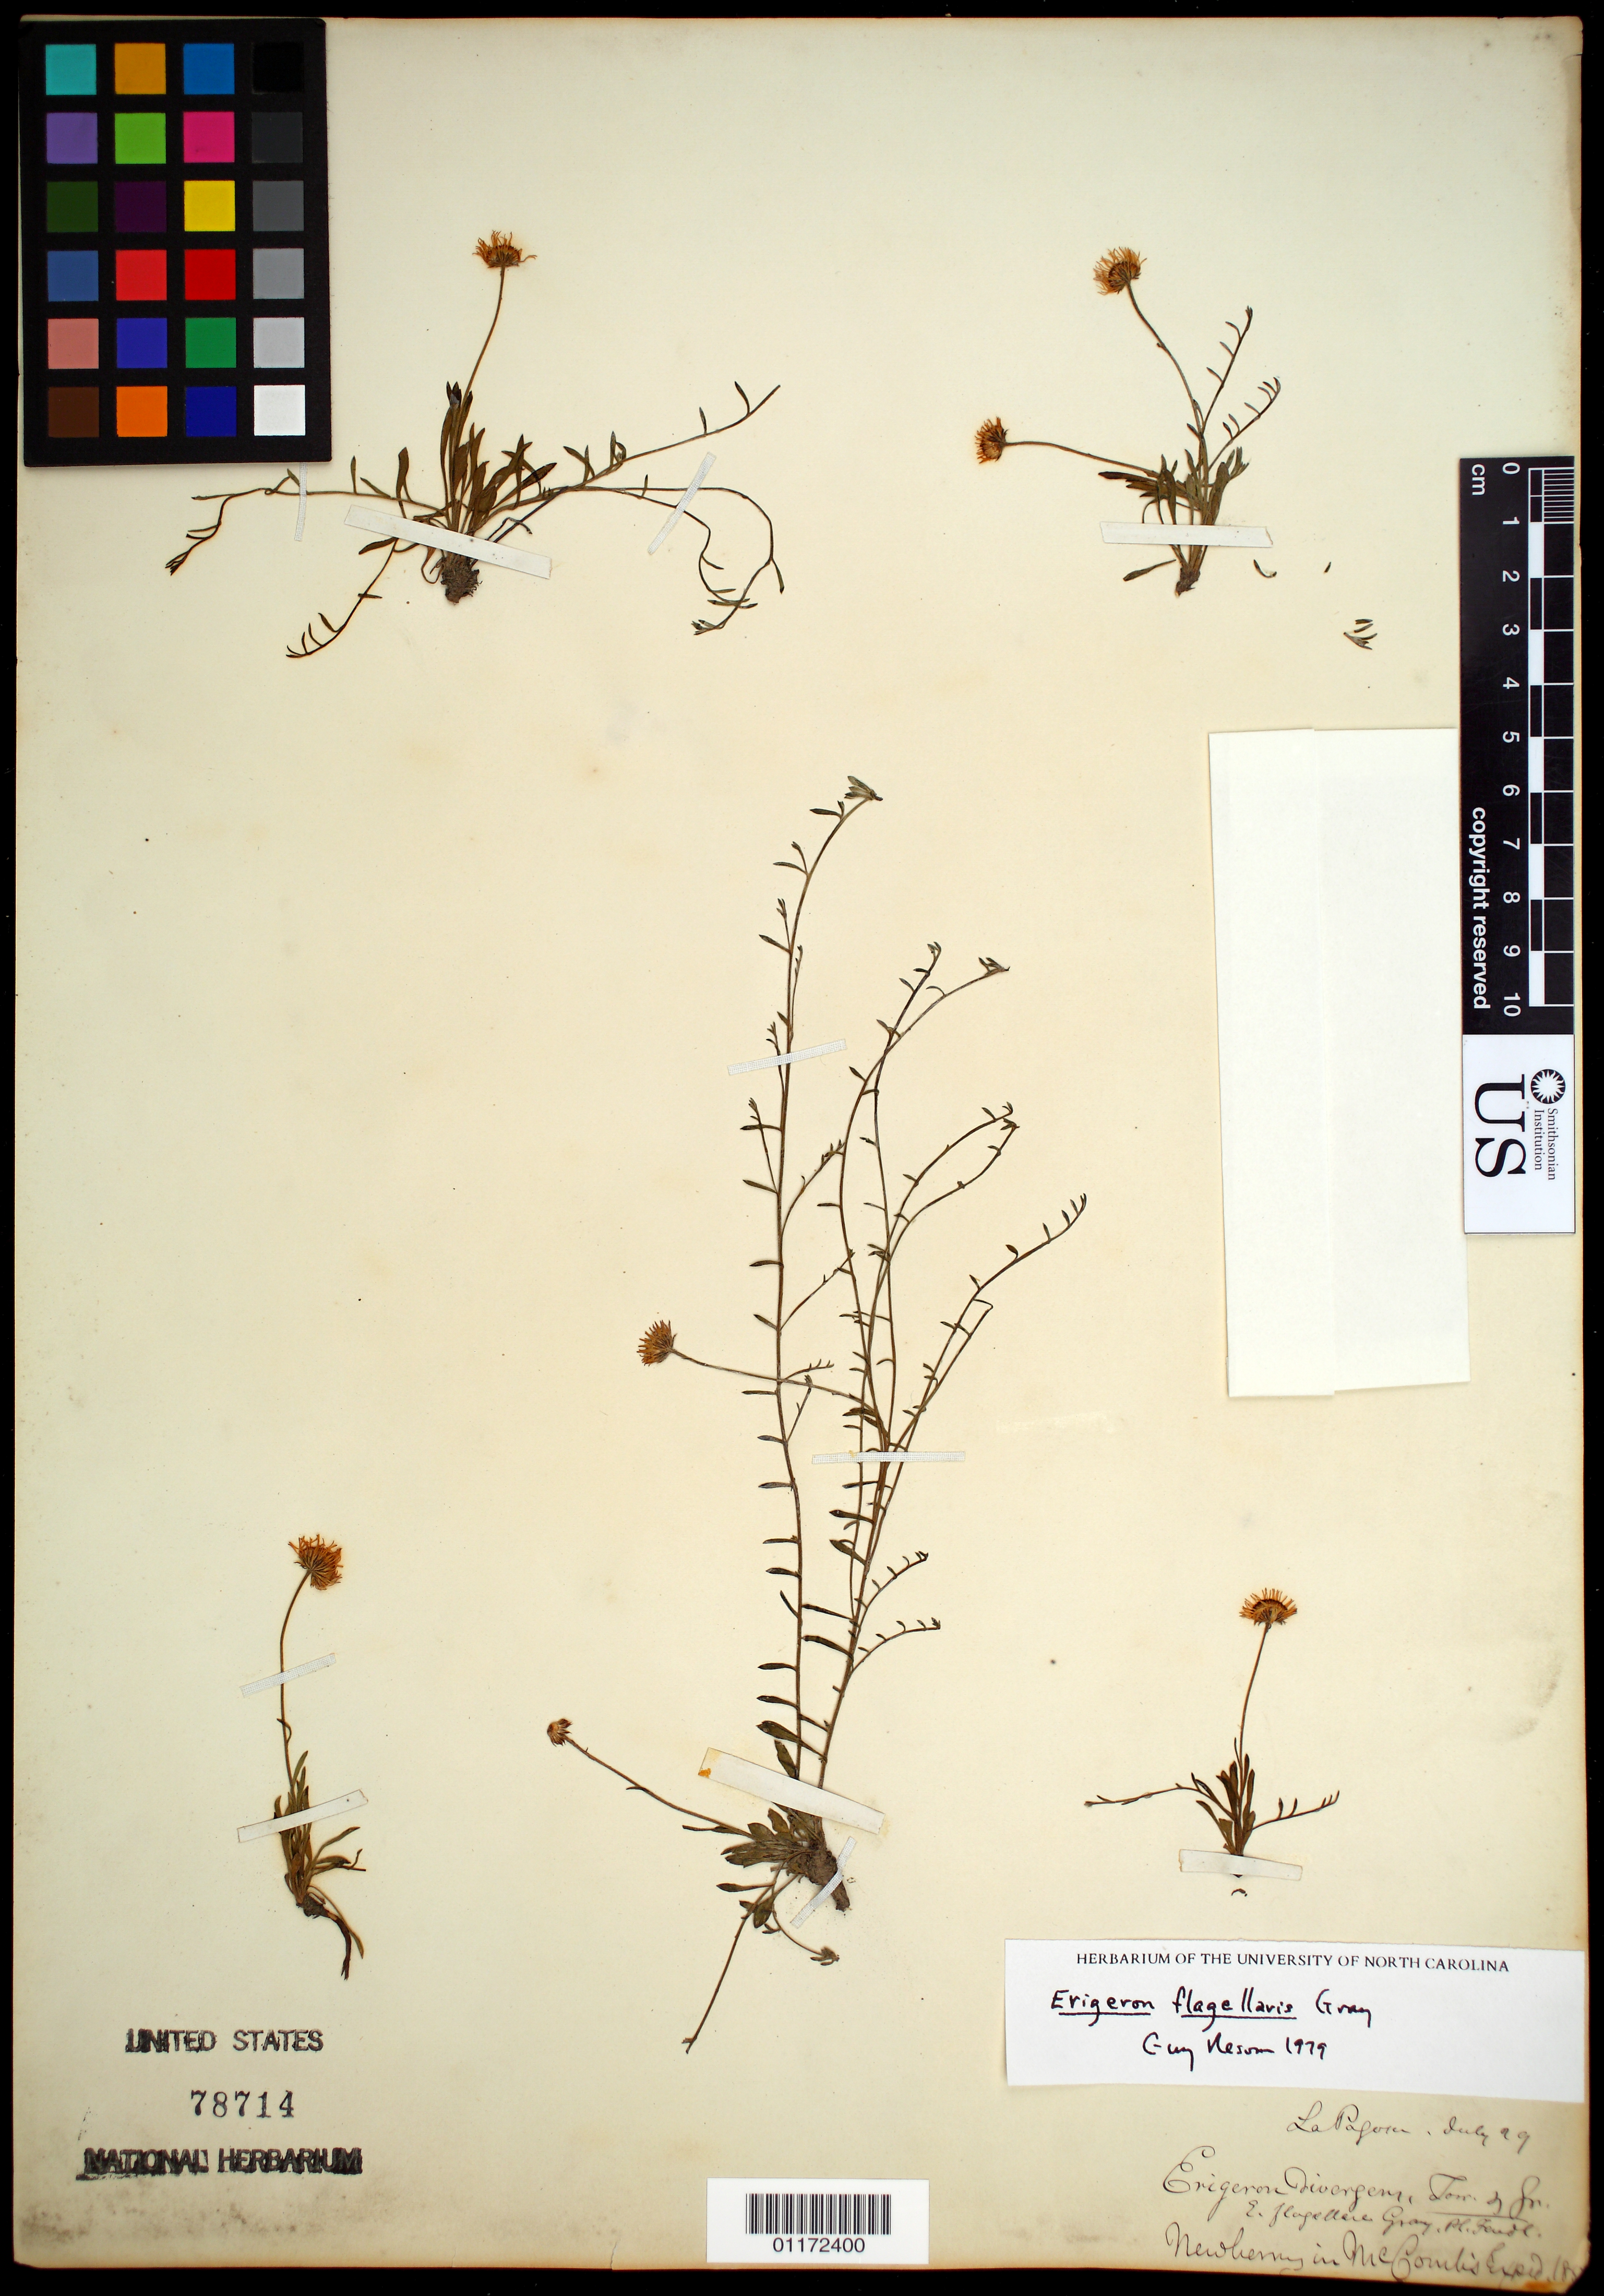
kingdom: Plantae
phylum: Tracheophyta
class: Magnoliopsida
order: Asterales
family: Asteraceae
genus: Erigeron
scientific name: Erigeron flagellaris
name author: A. Gray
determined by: Nesom, Guy L.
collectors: J. S. Newberry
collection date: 1859-07-29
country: United States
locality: La Pagosa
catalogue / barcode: US 78714